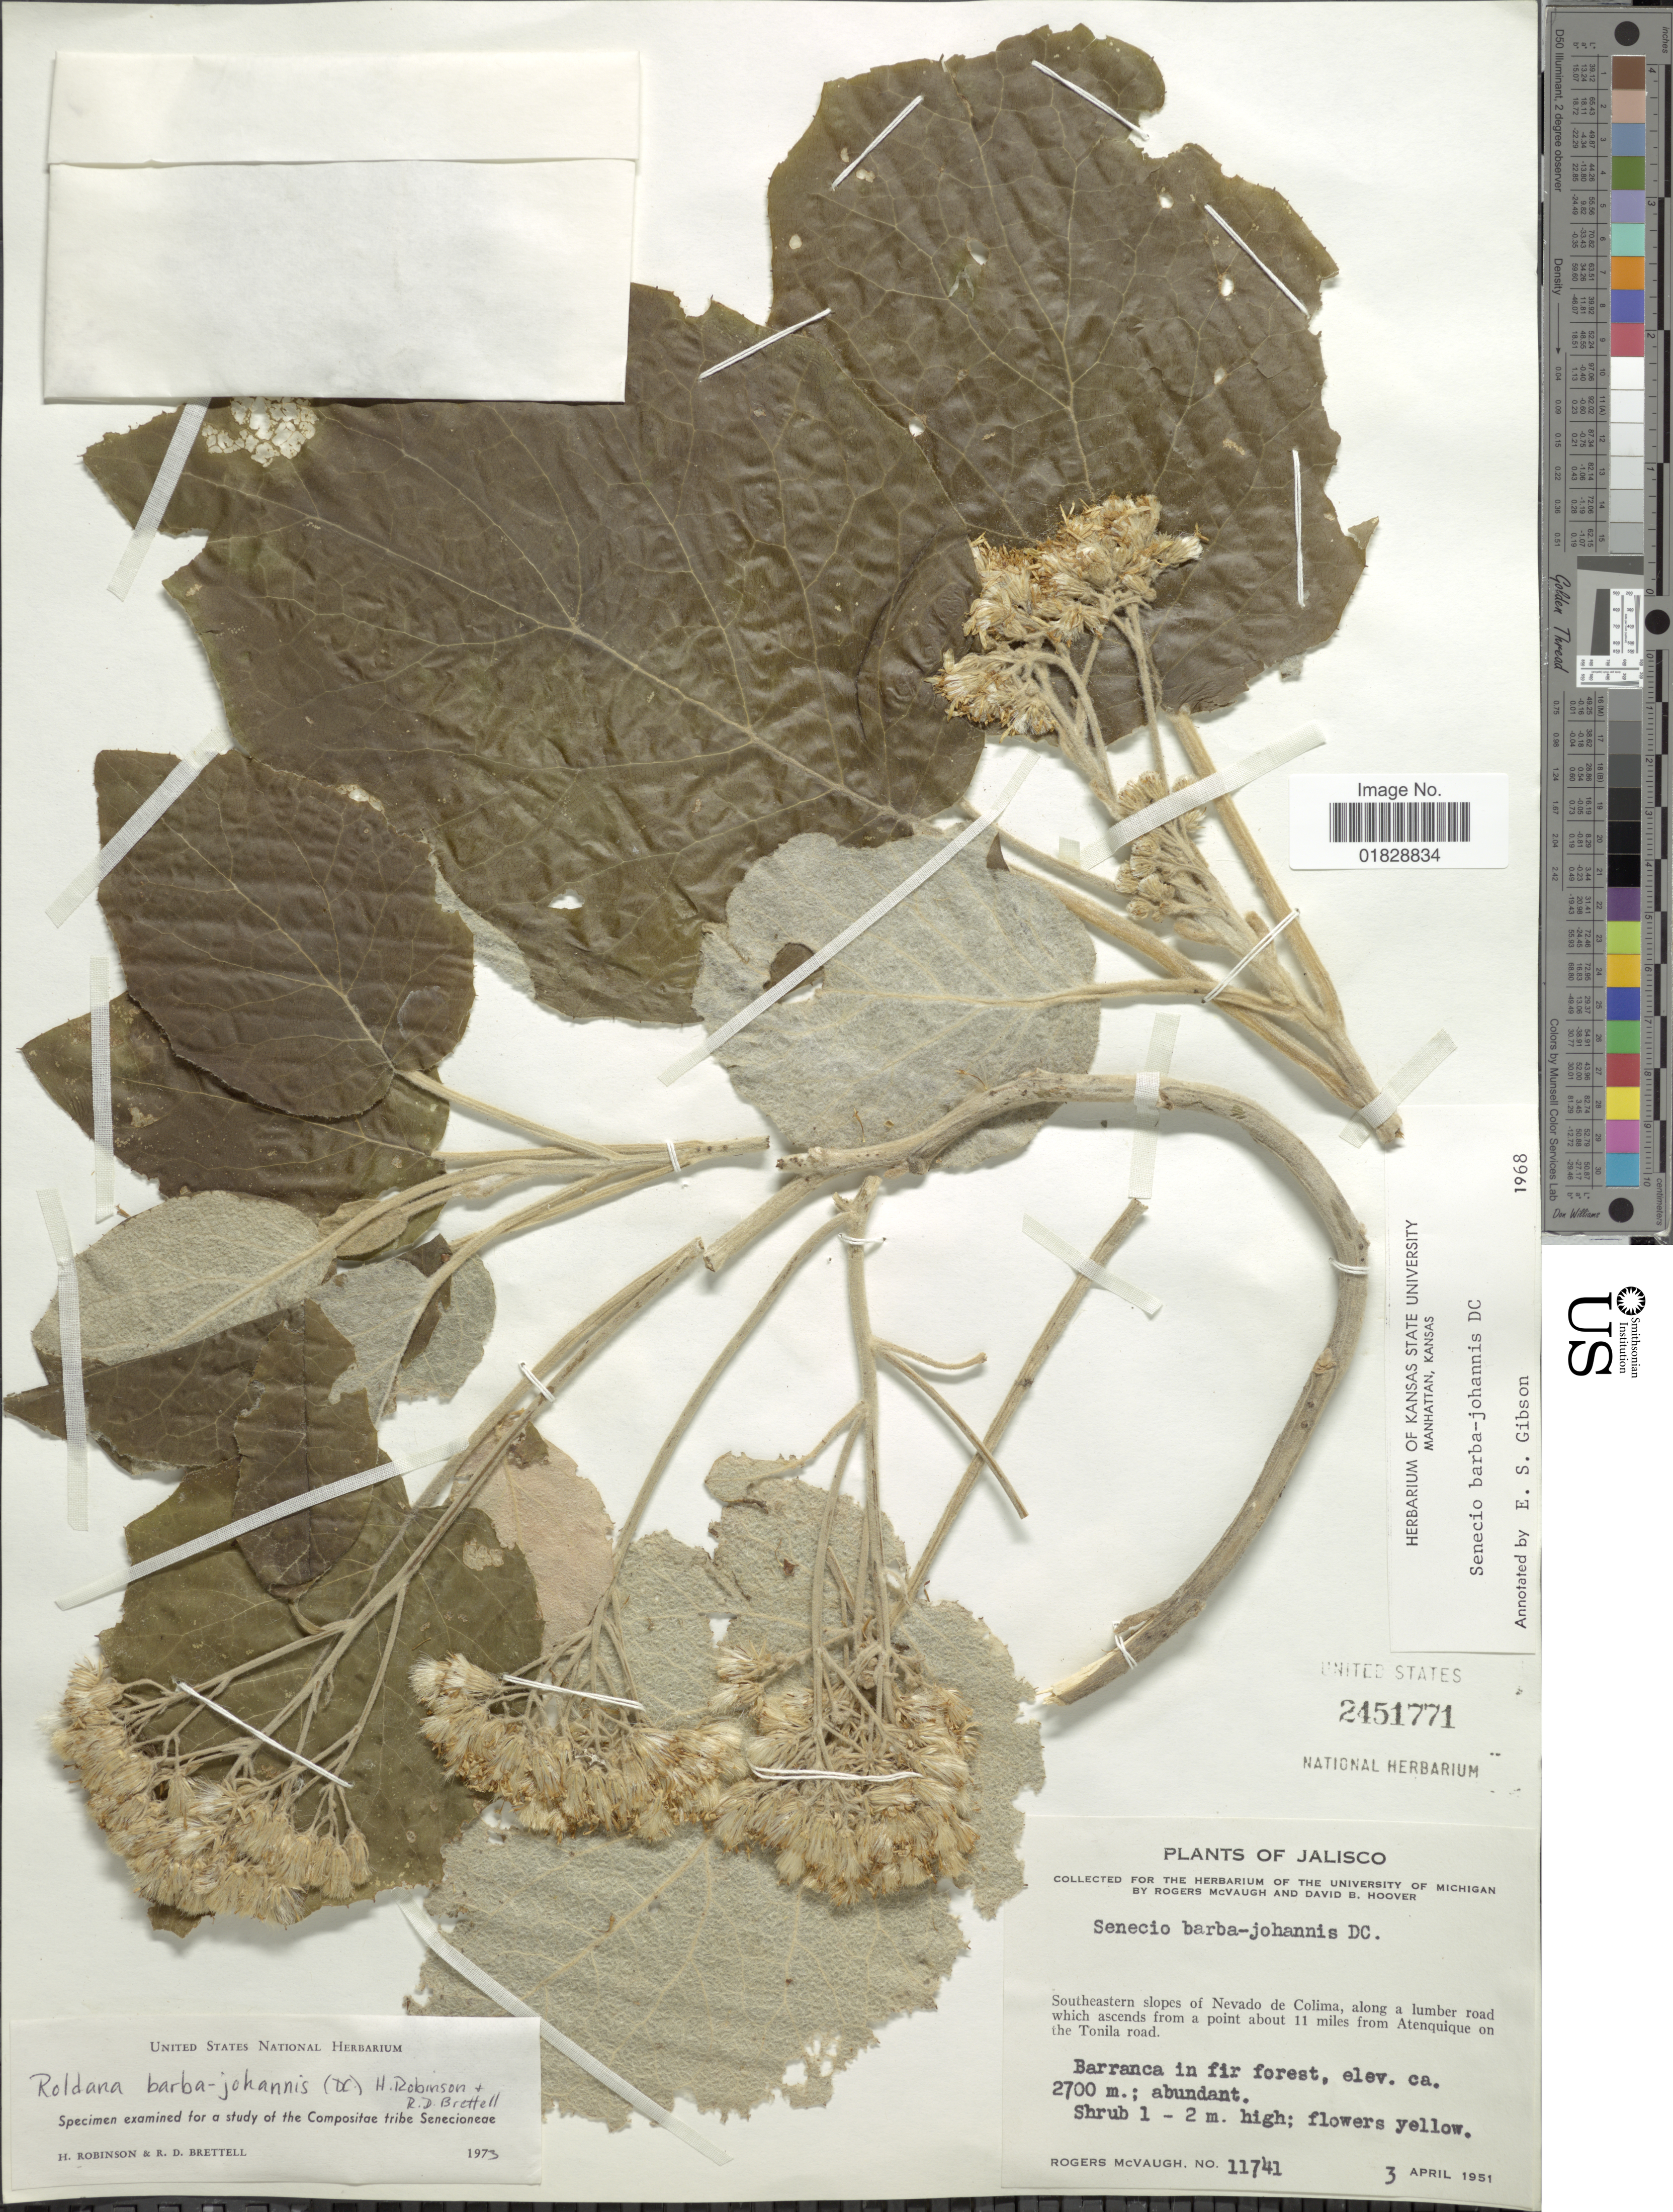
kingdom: Plantae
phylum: Tracheophyta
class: Magnoliopsida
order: Asterales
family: Asteraceae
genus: Roldana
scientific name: Roldana barba-johannis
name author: (DC.) H. Rob. & Brettell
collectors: R. McVaugh & D. B. Hoover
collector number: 11741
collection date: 1951-04-03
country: Mexico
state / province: Jalisco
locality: Southeastern slopes of Nevado de Colima, along a lumber road which ascends from a point about 11 miles from Atenquique on the Tonila road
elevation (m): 2700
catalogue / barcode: US 2451771